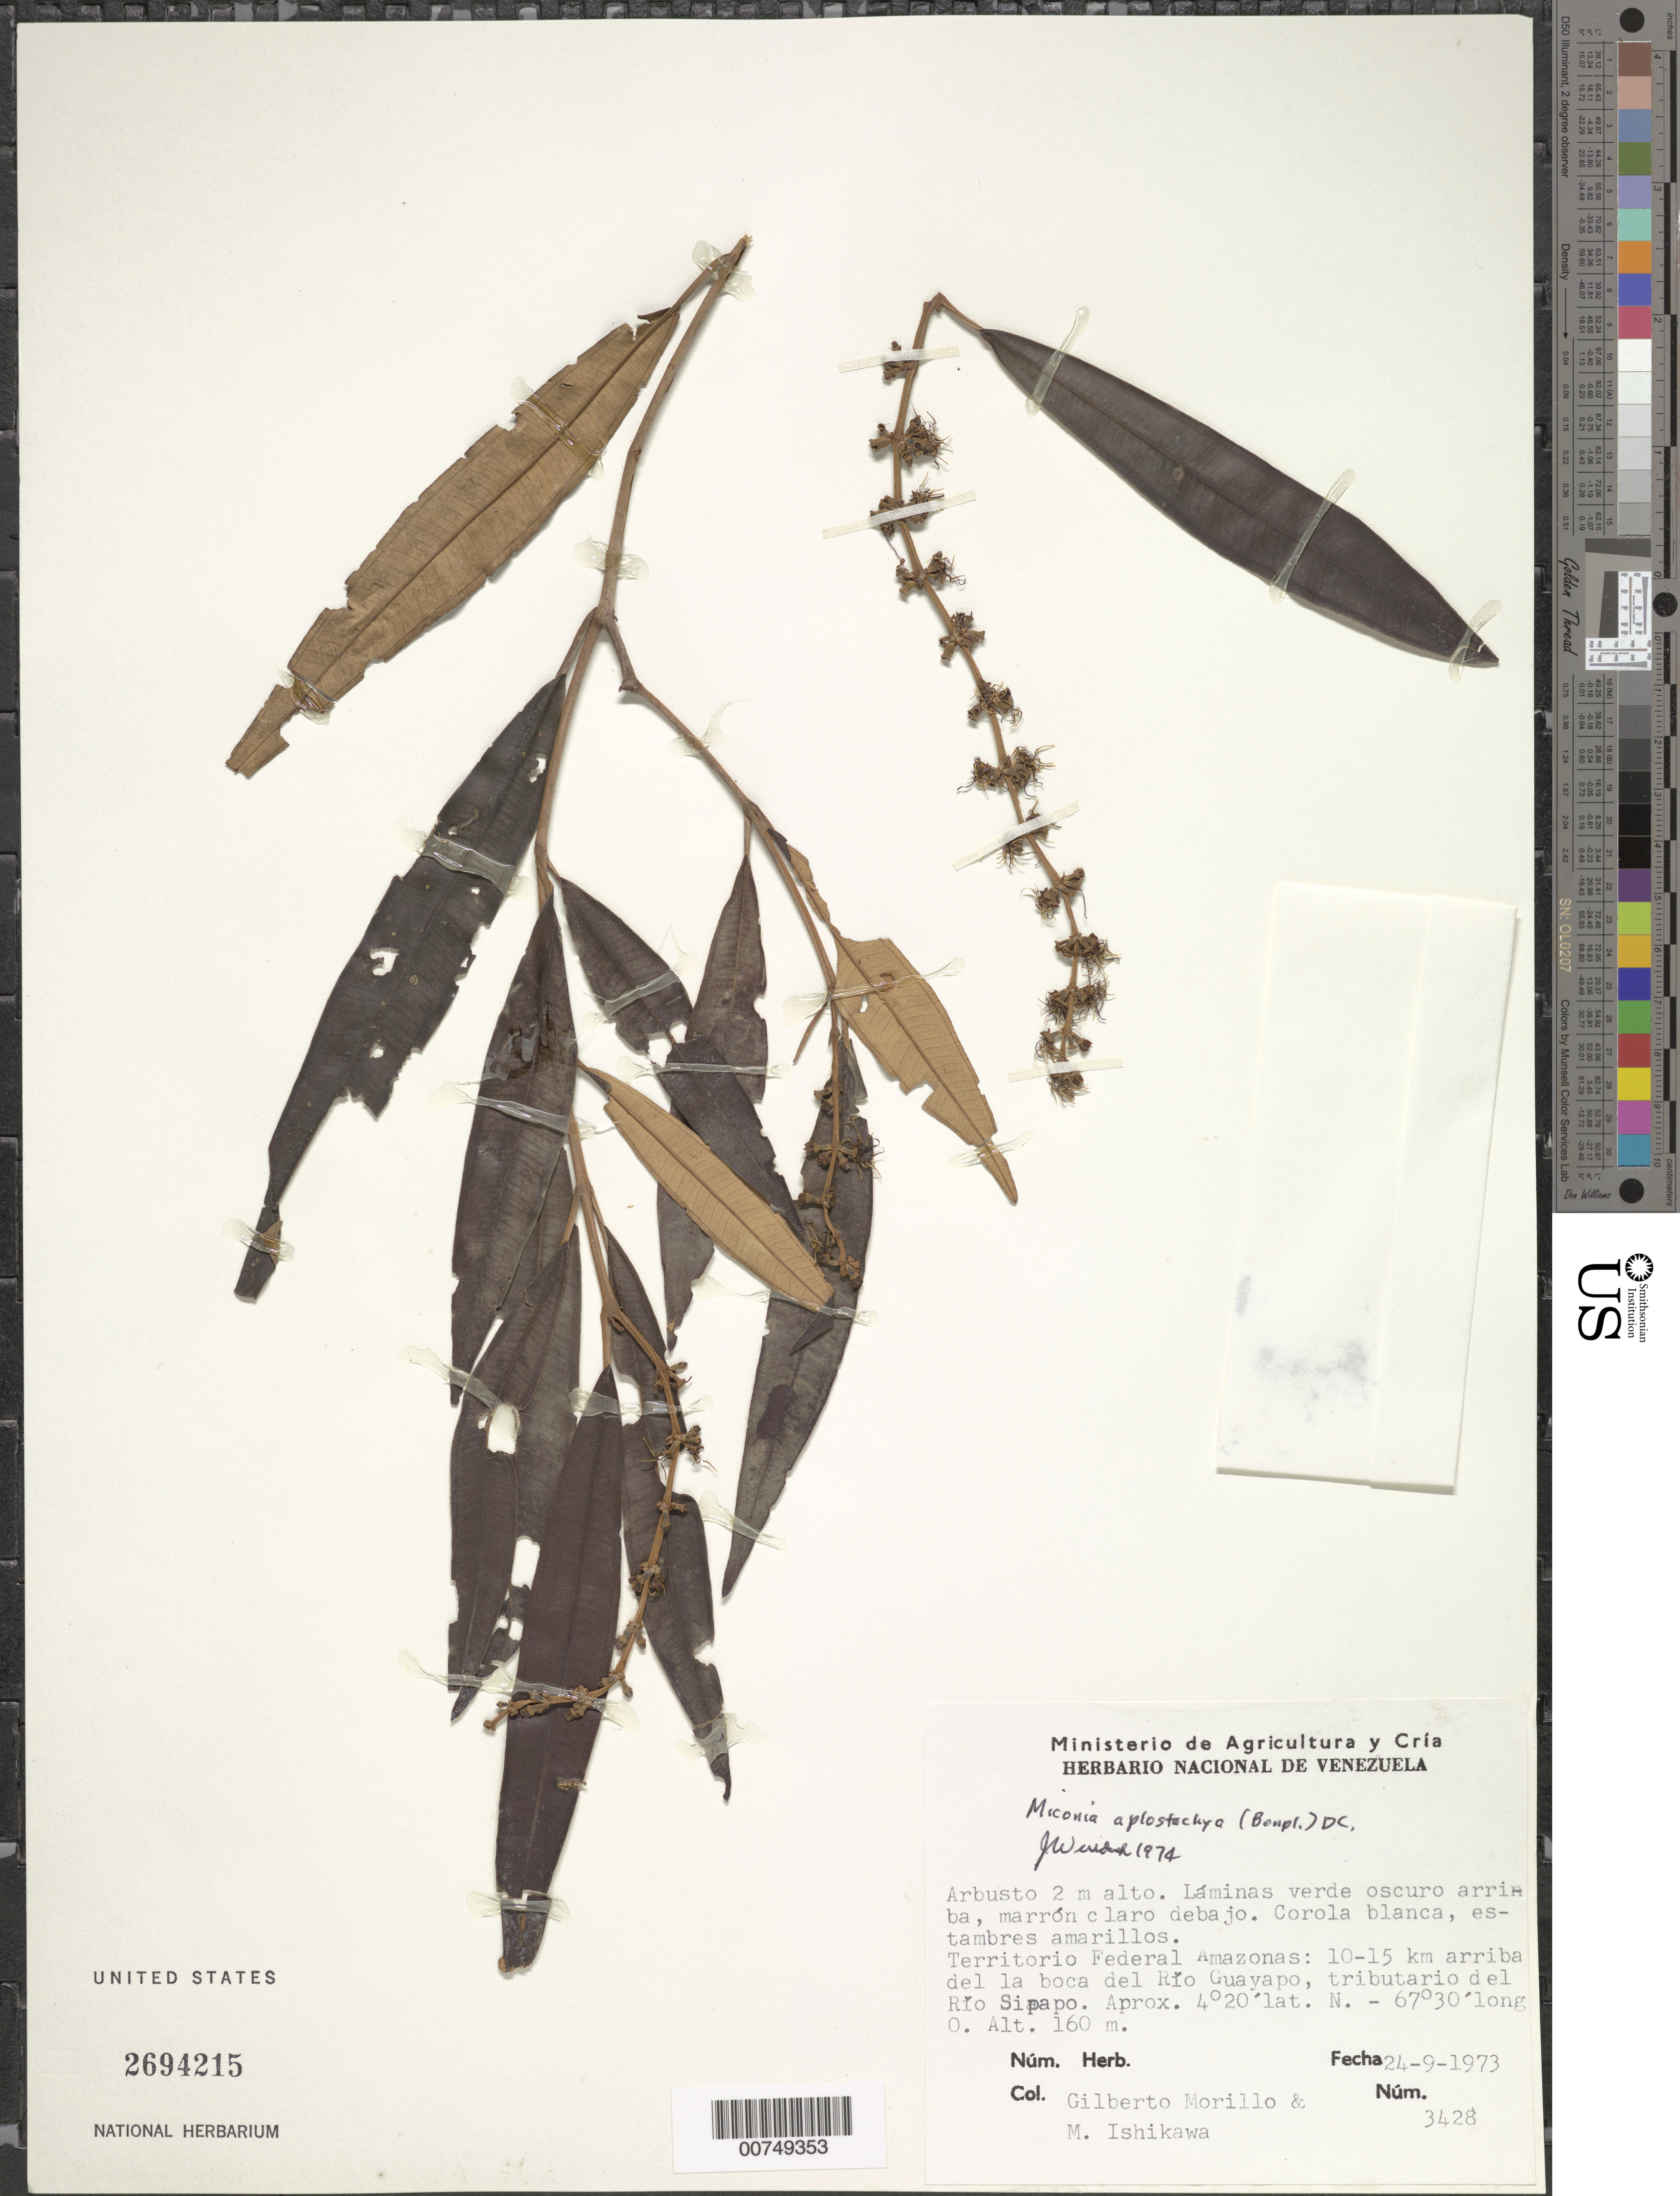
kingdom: Plantae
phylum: Tracheophyta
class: Magnoliopsida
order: Myrtales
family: Melastomataceae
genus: Miconia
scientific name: Miconia aplostachya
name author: (Bonpl.) DC.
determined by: Wurdack, John J., (US), US (UNITED STATES)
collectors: G. Morillo & M. Ishikawa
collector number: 3428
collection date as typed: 24-Sep-73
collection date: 1973-09-24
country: Venezuela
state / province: Amazonas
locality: Río Guayapo (tributarío del Río Sipapo), 10-15 km arriba del la boca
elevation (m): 160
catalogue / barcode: US 2694215